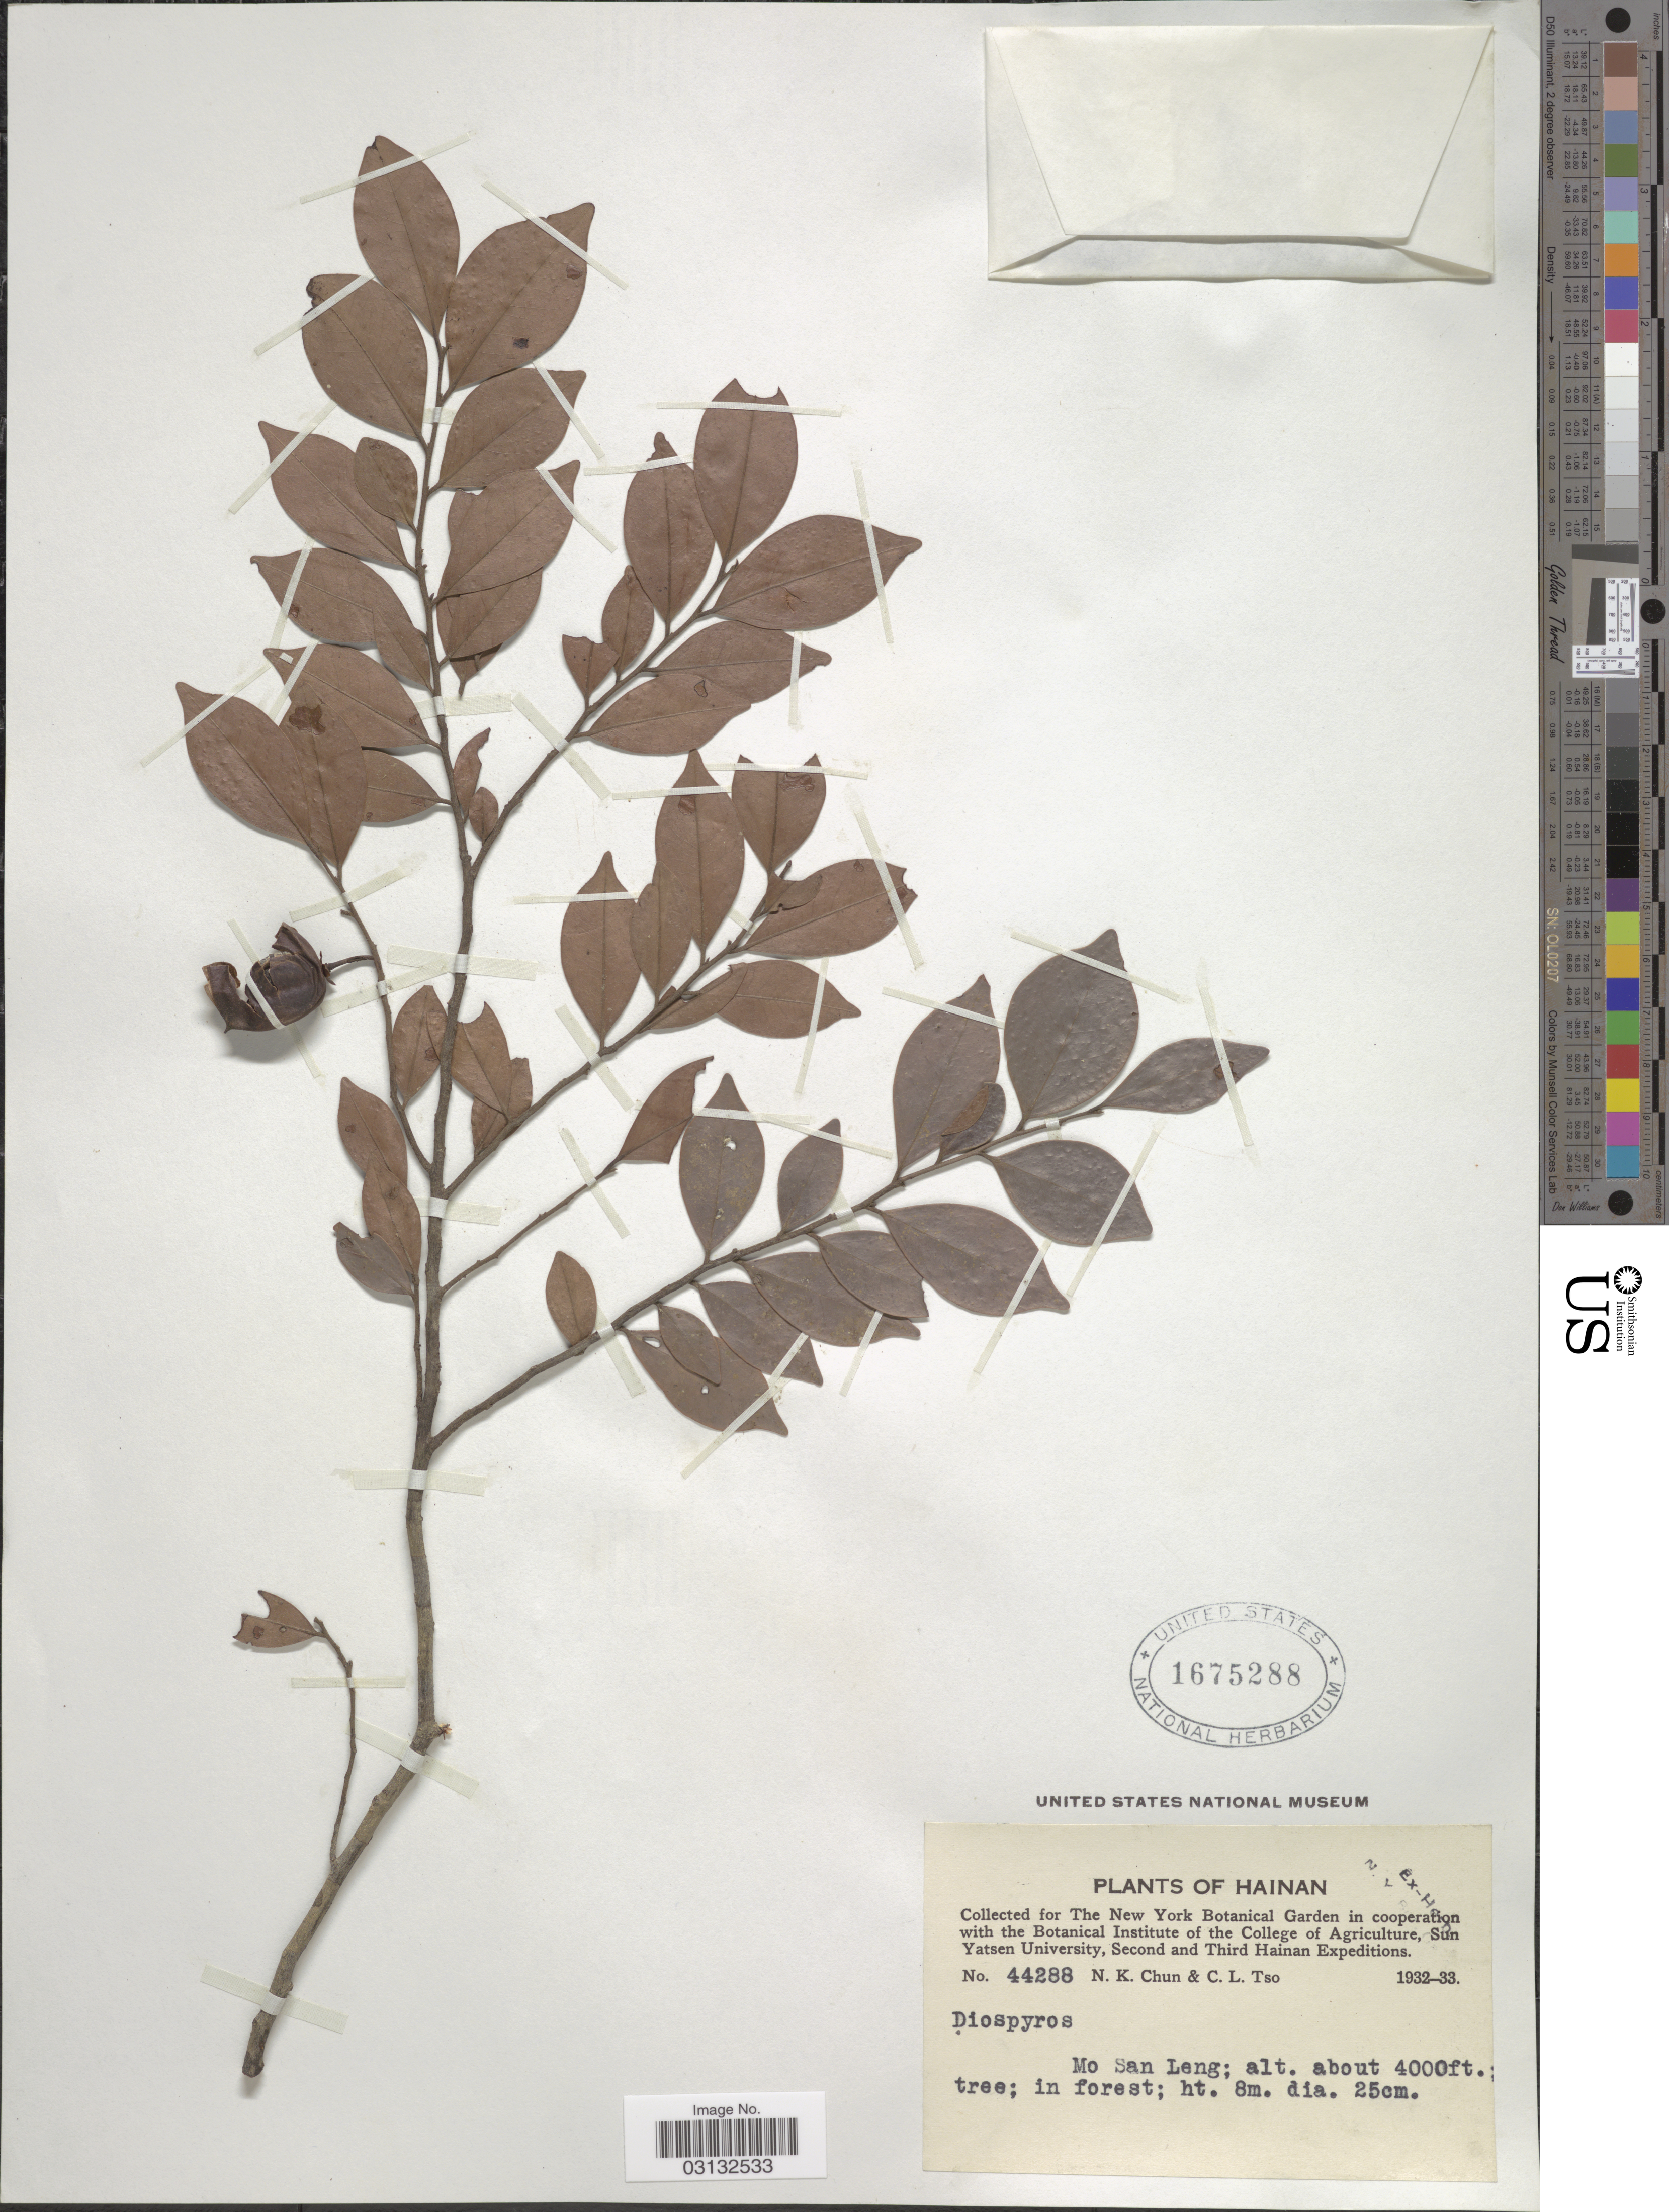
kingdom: Plantae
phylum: Tracheophyta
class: Magnoliopsida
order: Ericales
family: Ebenaceae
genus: Diospyros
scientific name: Diospyros sp.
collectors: N. K. Chun & C. Tso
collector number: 44288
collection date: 1932/1933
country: China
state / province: Hainan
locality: Mo San Leng.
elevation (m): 1219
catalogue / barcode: US 1675288